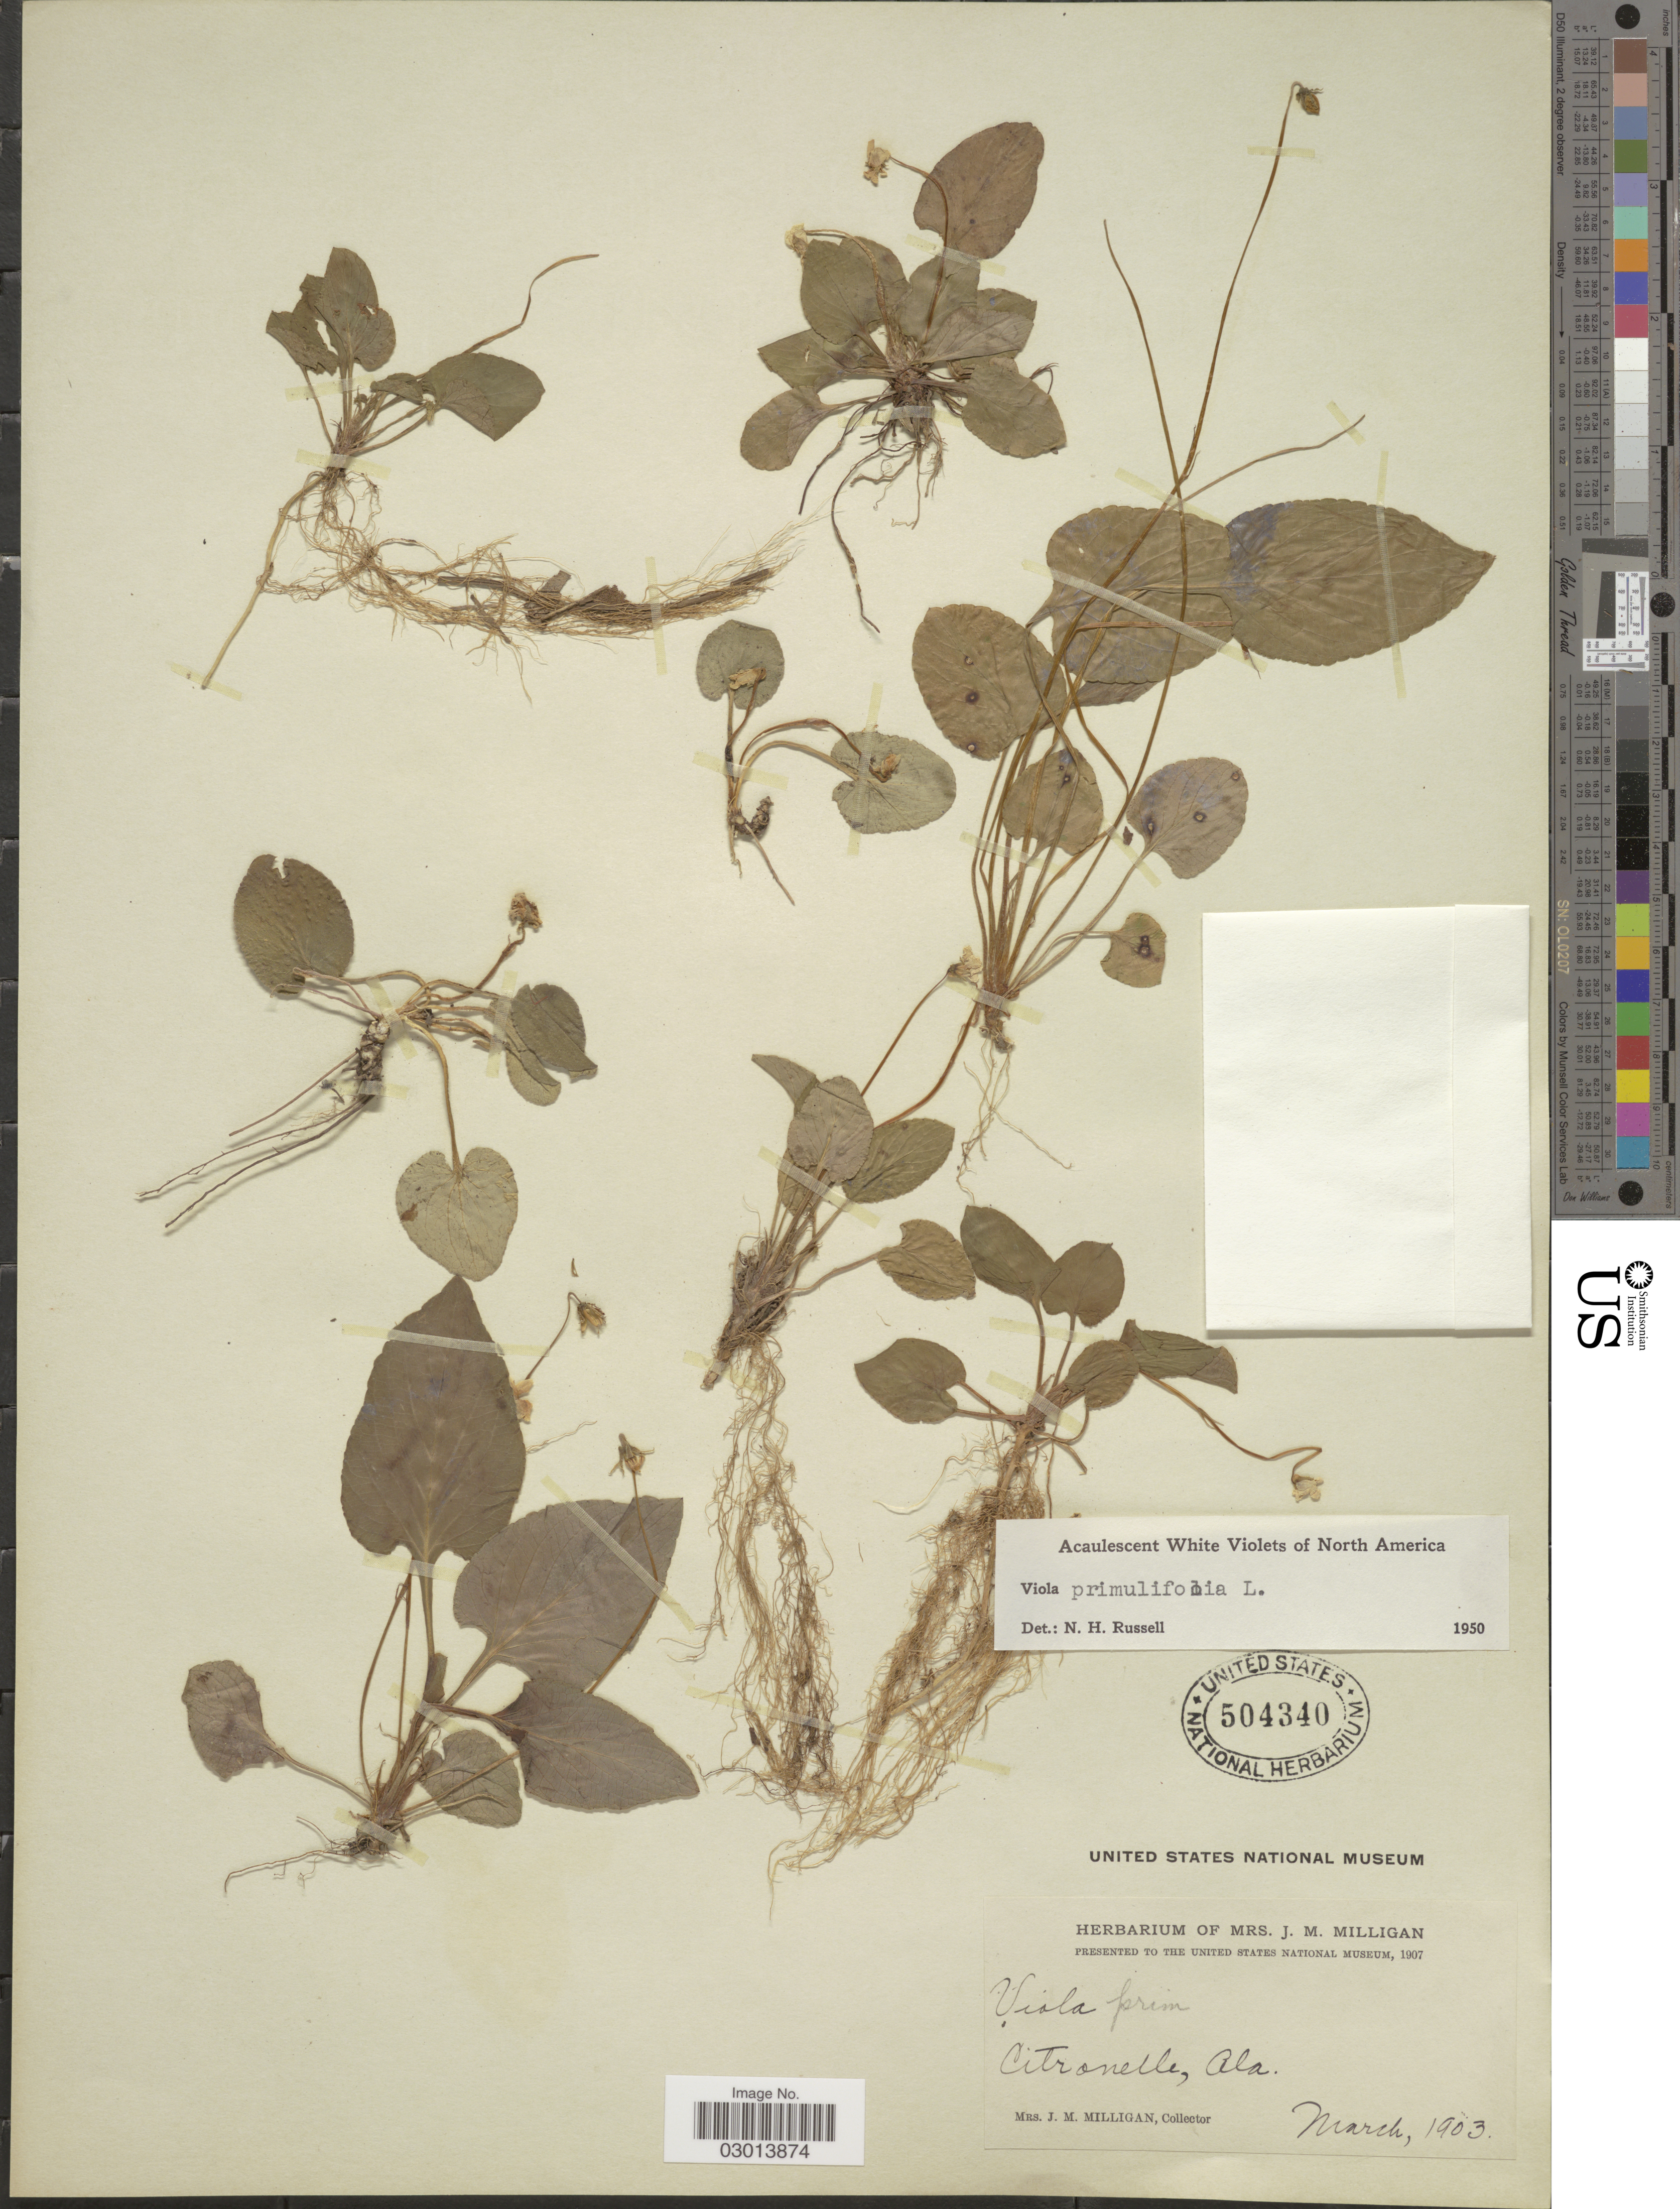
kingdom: Plantae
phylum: Tracheophyta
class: Magnoliopsida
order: Malpighiales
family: Violaceae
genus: Viola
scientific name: Viola primulifolia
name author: L.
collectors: J. Milligan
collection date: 1903-03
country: United States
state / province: Alabama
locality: Citronelle.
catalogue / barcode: US 504340